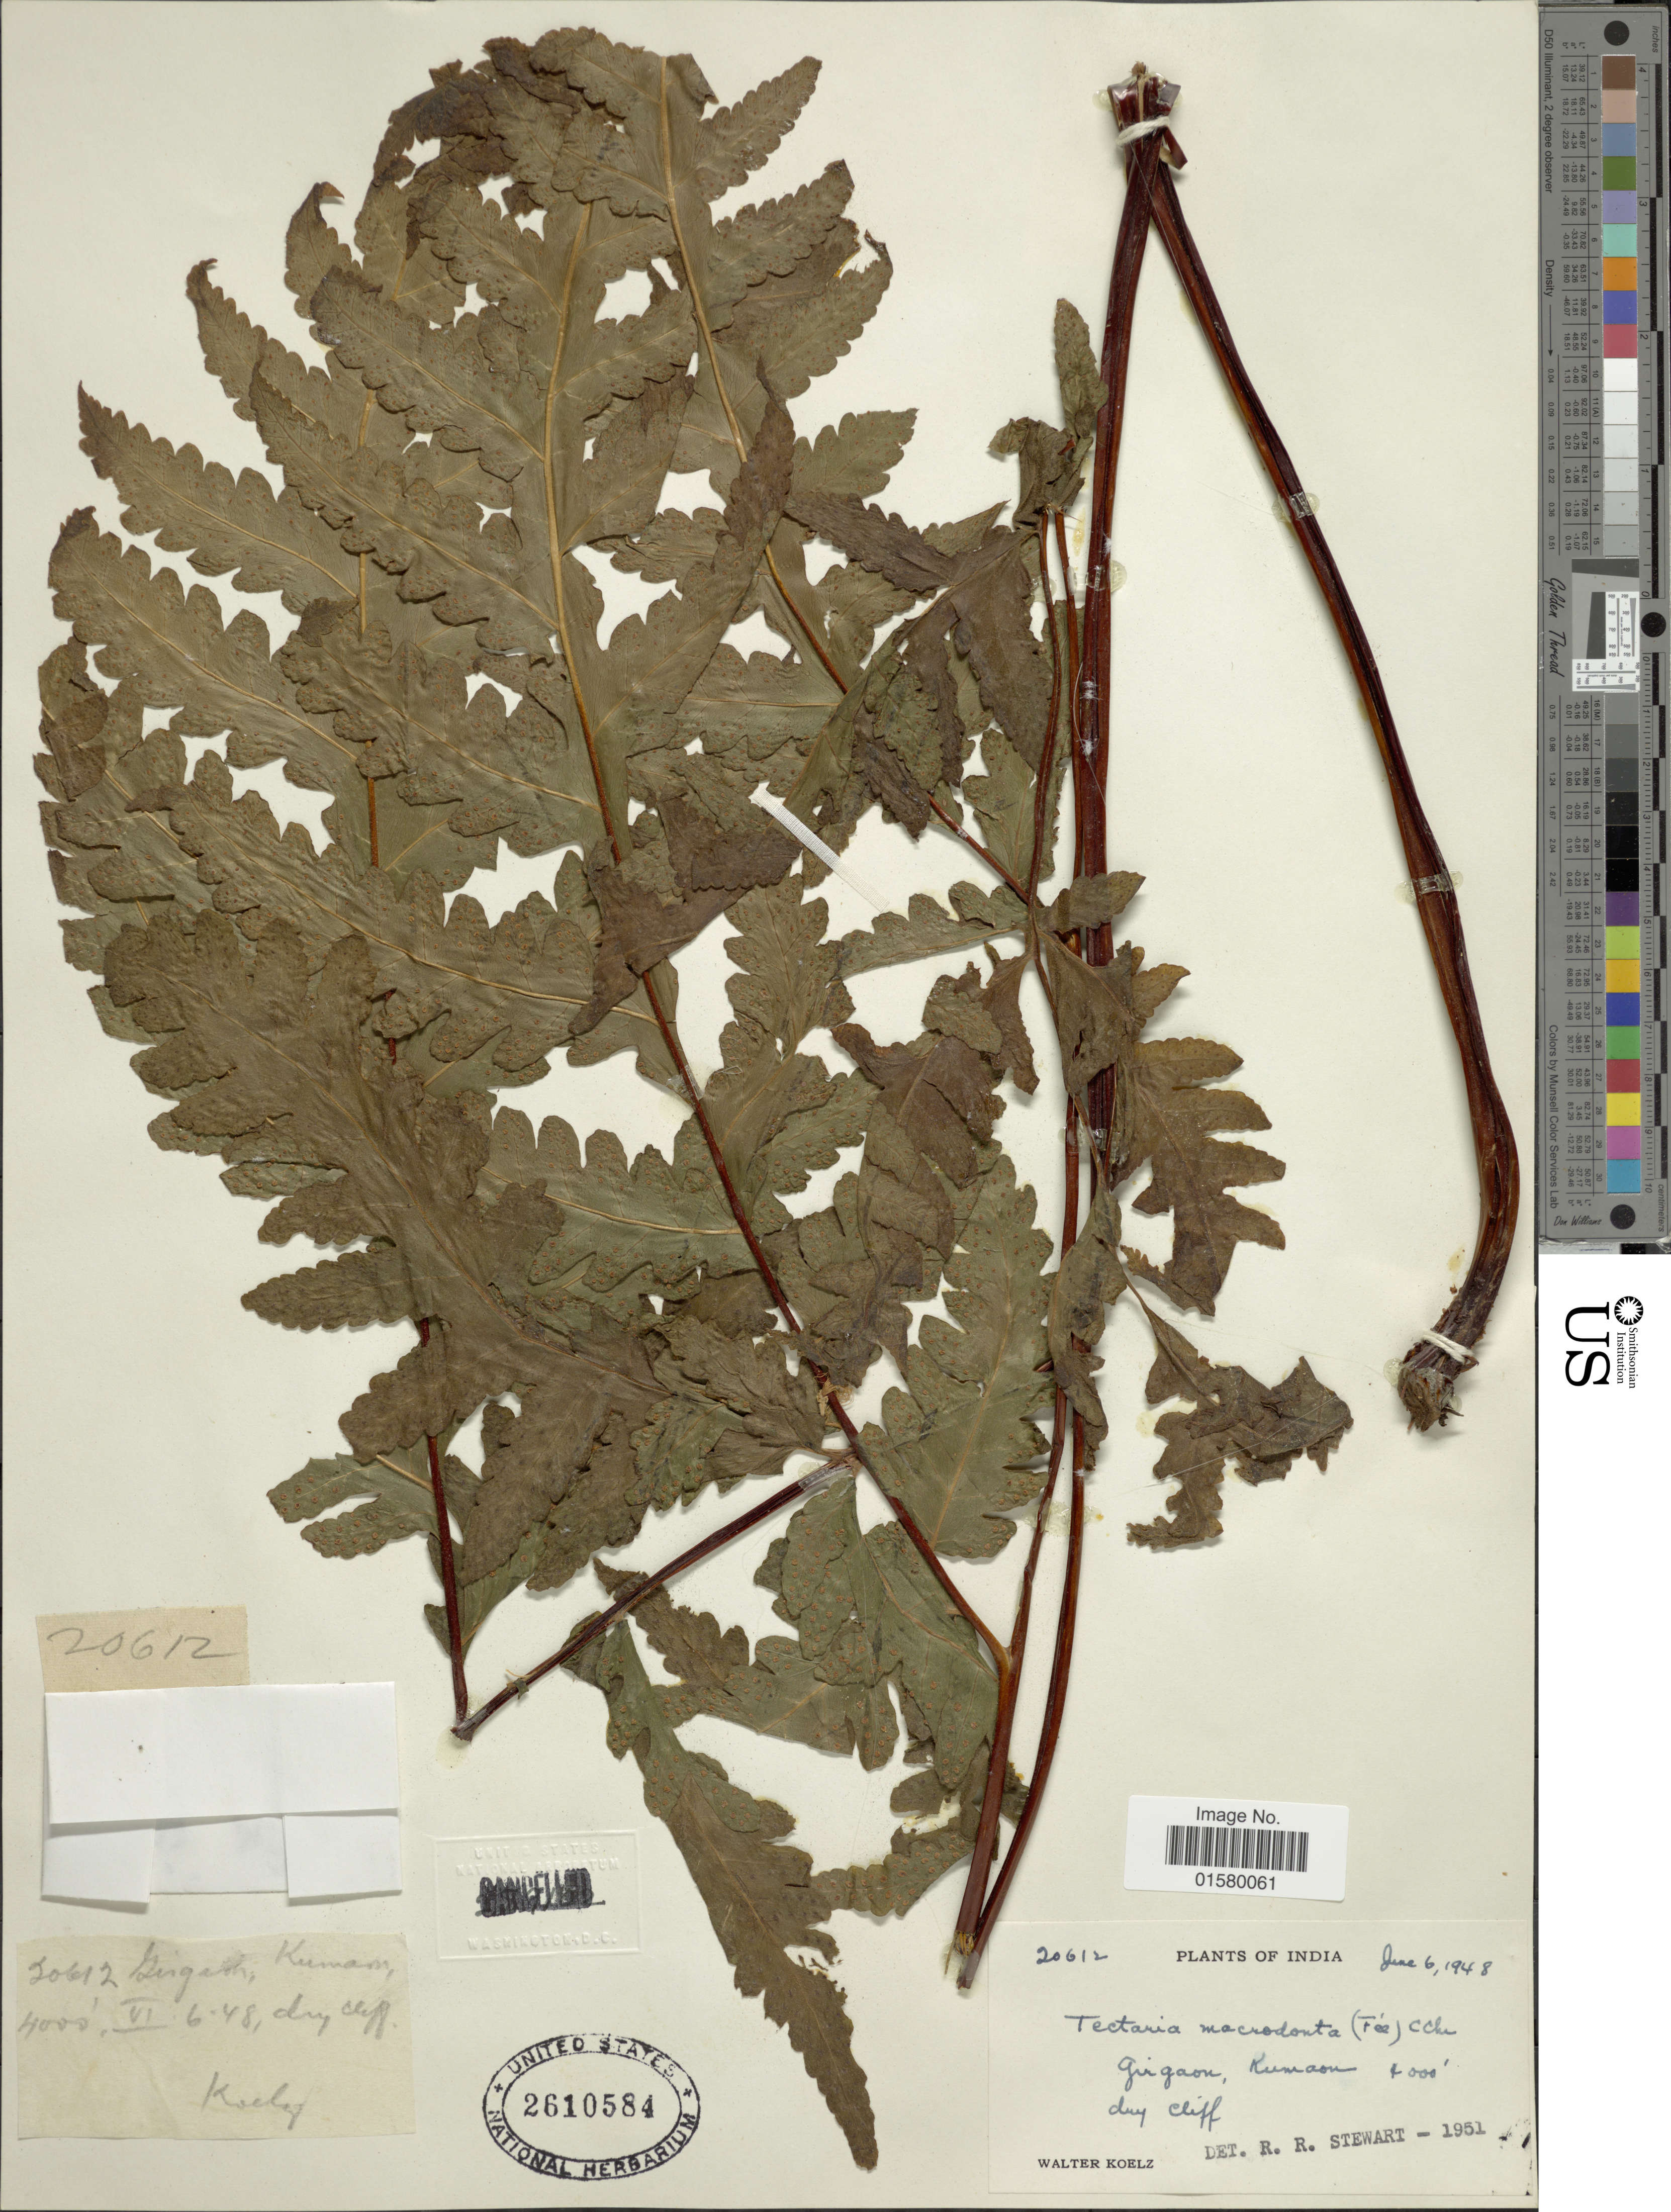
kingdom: Plantae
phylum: Tracheophyta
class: Polypodiopsida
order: Polypodiales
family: Tectariaceae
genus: Tectaria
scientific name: Tectaria coadunata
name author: (J. Sm.) C. Chr.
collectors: W. N. Koelz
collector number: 20612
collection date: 1948-06-06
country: India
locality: Girgaon, Kumaon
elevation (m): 1219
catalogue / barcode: US 2610584